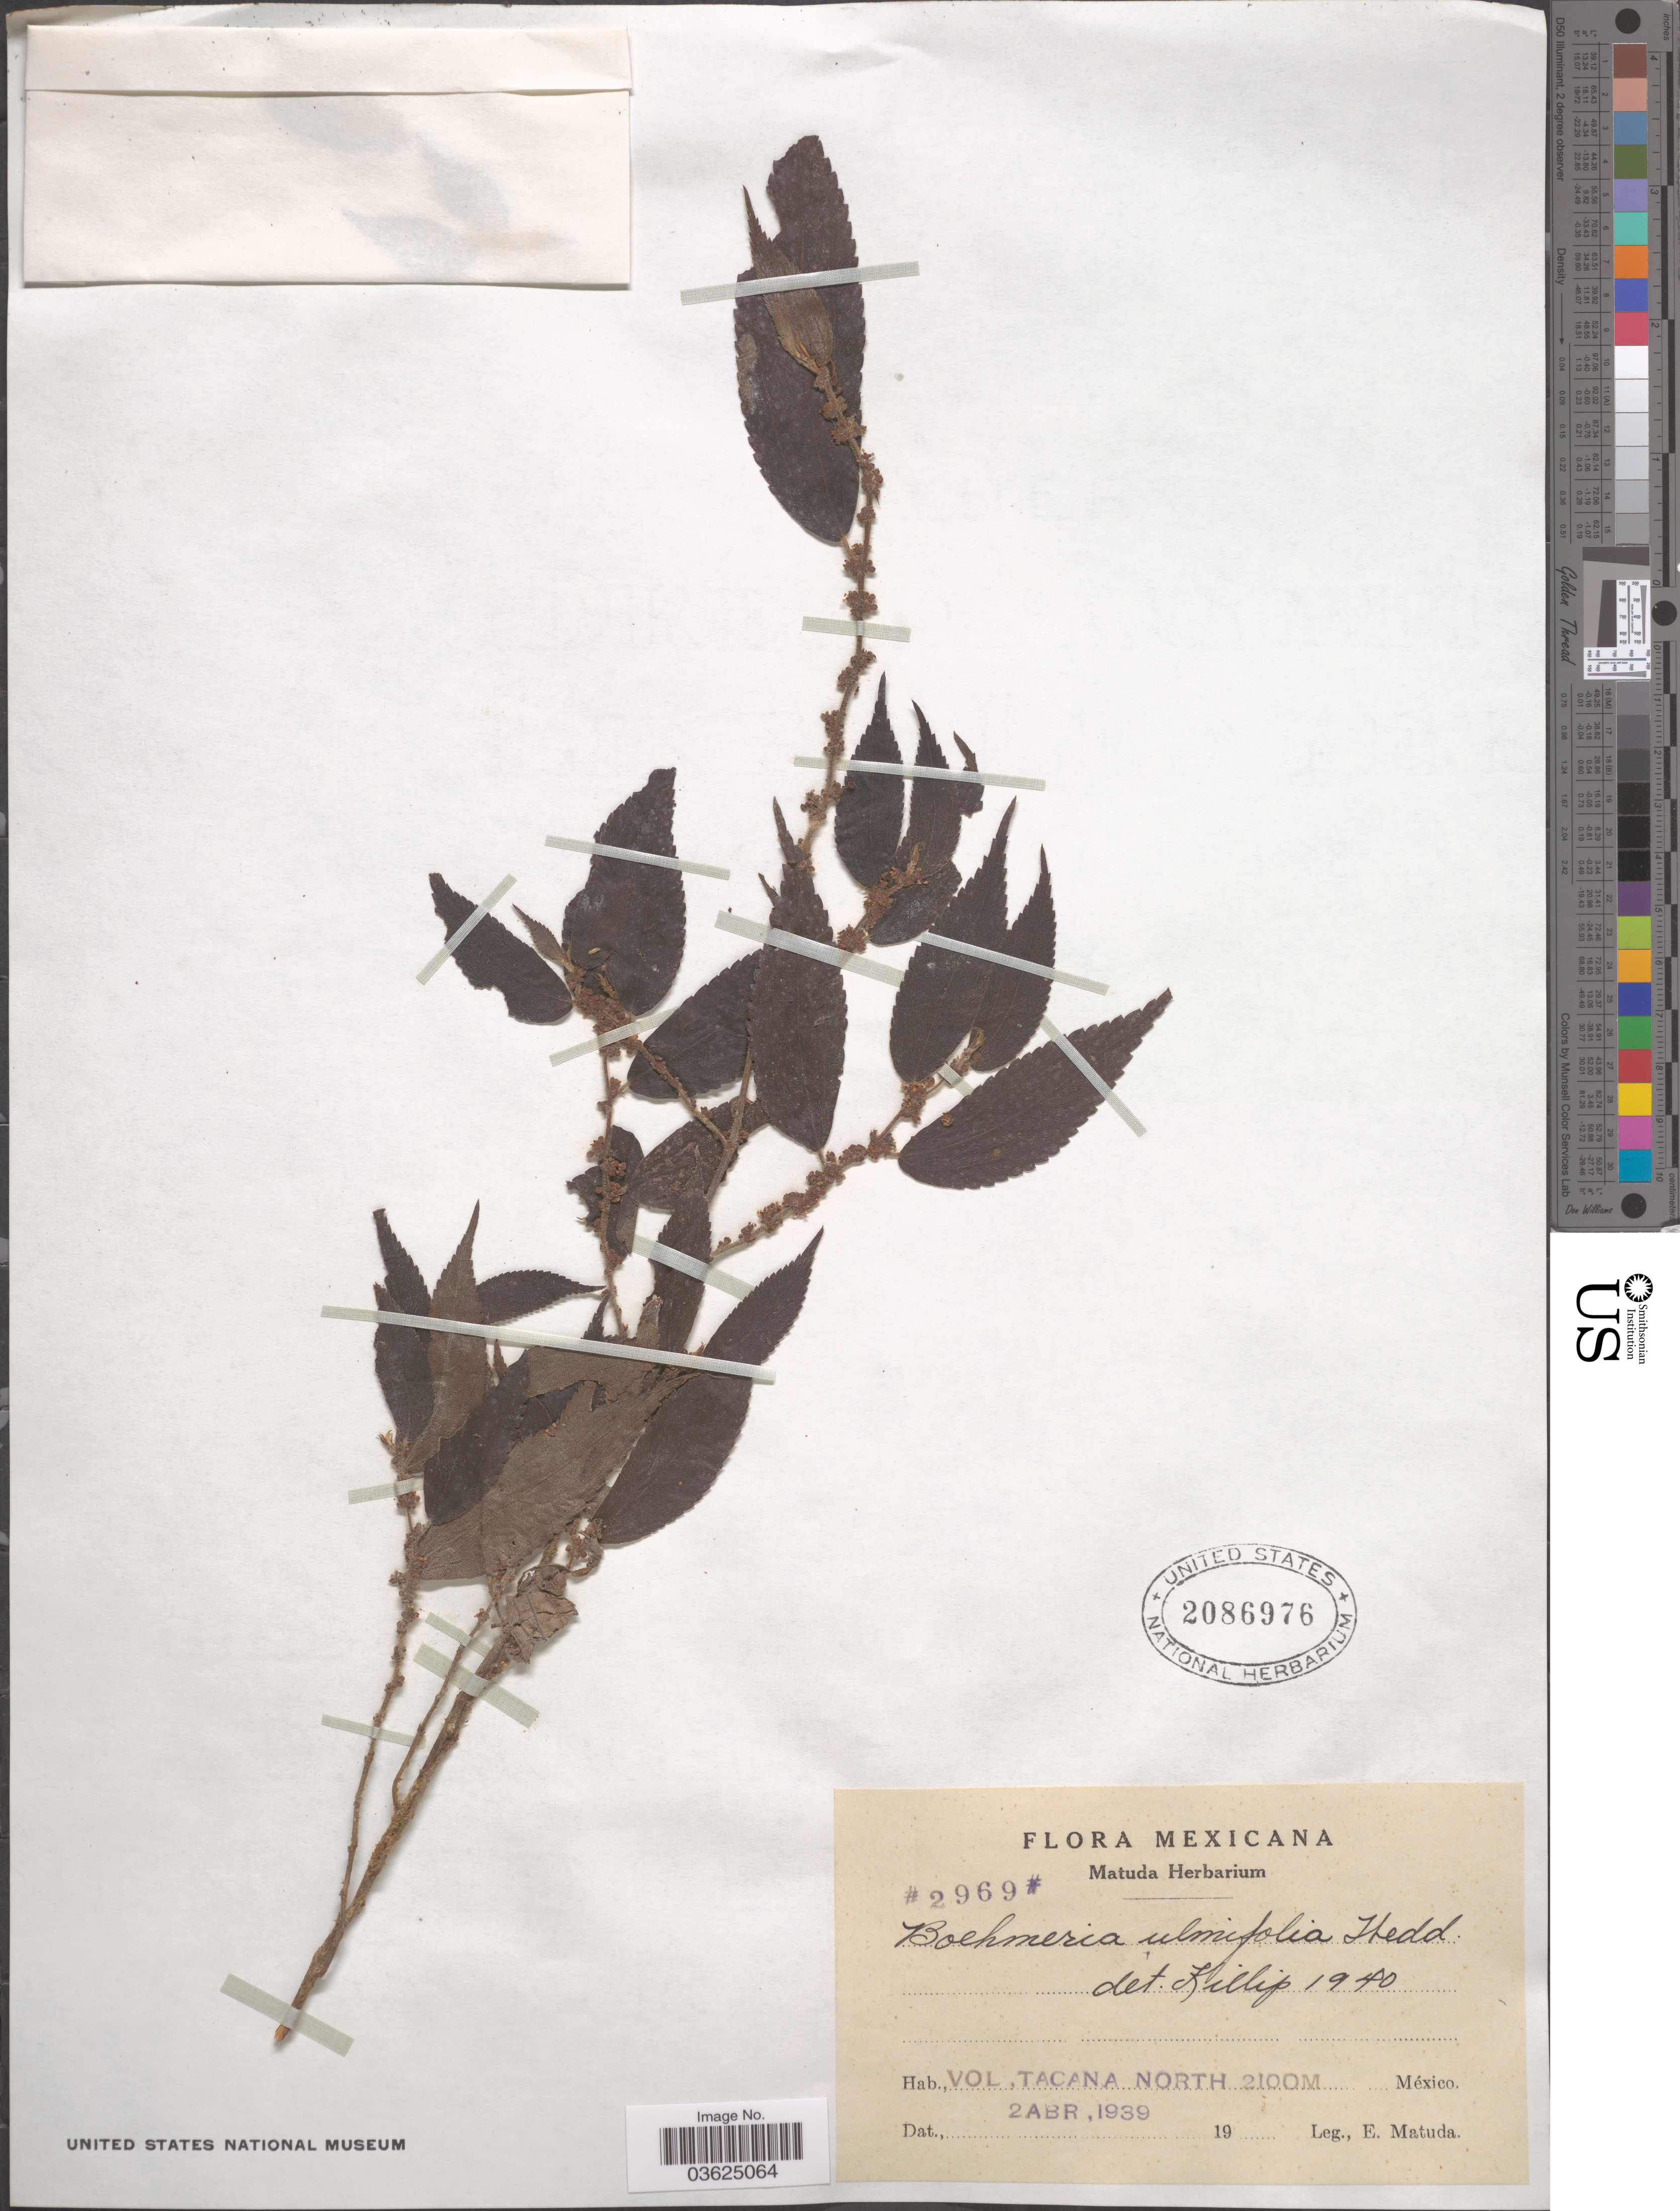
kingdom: Plantae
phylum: Tracheophyta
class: Magnoliopsida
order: Rosales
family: Urticaceae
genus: Boehmeria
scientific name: Boehmeria ulmifolia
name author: Wedd.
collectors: E. Matuda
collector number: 2969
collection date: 1939-04-02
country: Mexico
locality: Vol, Tacana North.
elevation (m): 2100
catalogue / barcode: US 2086976